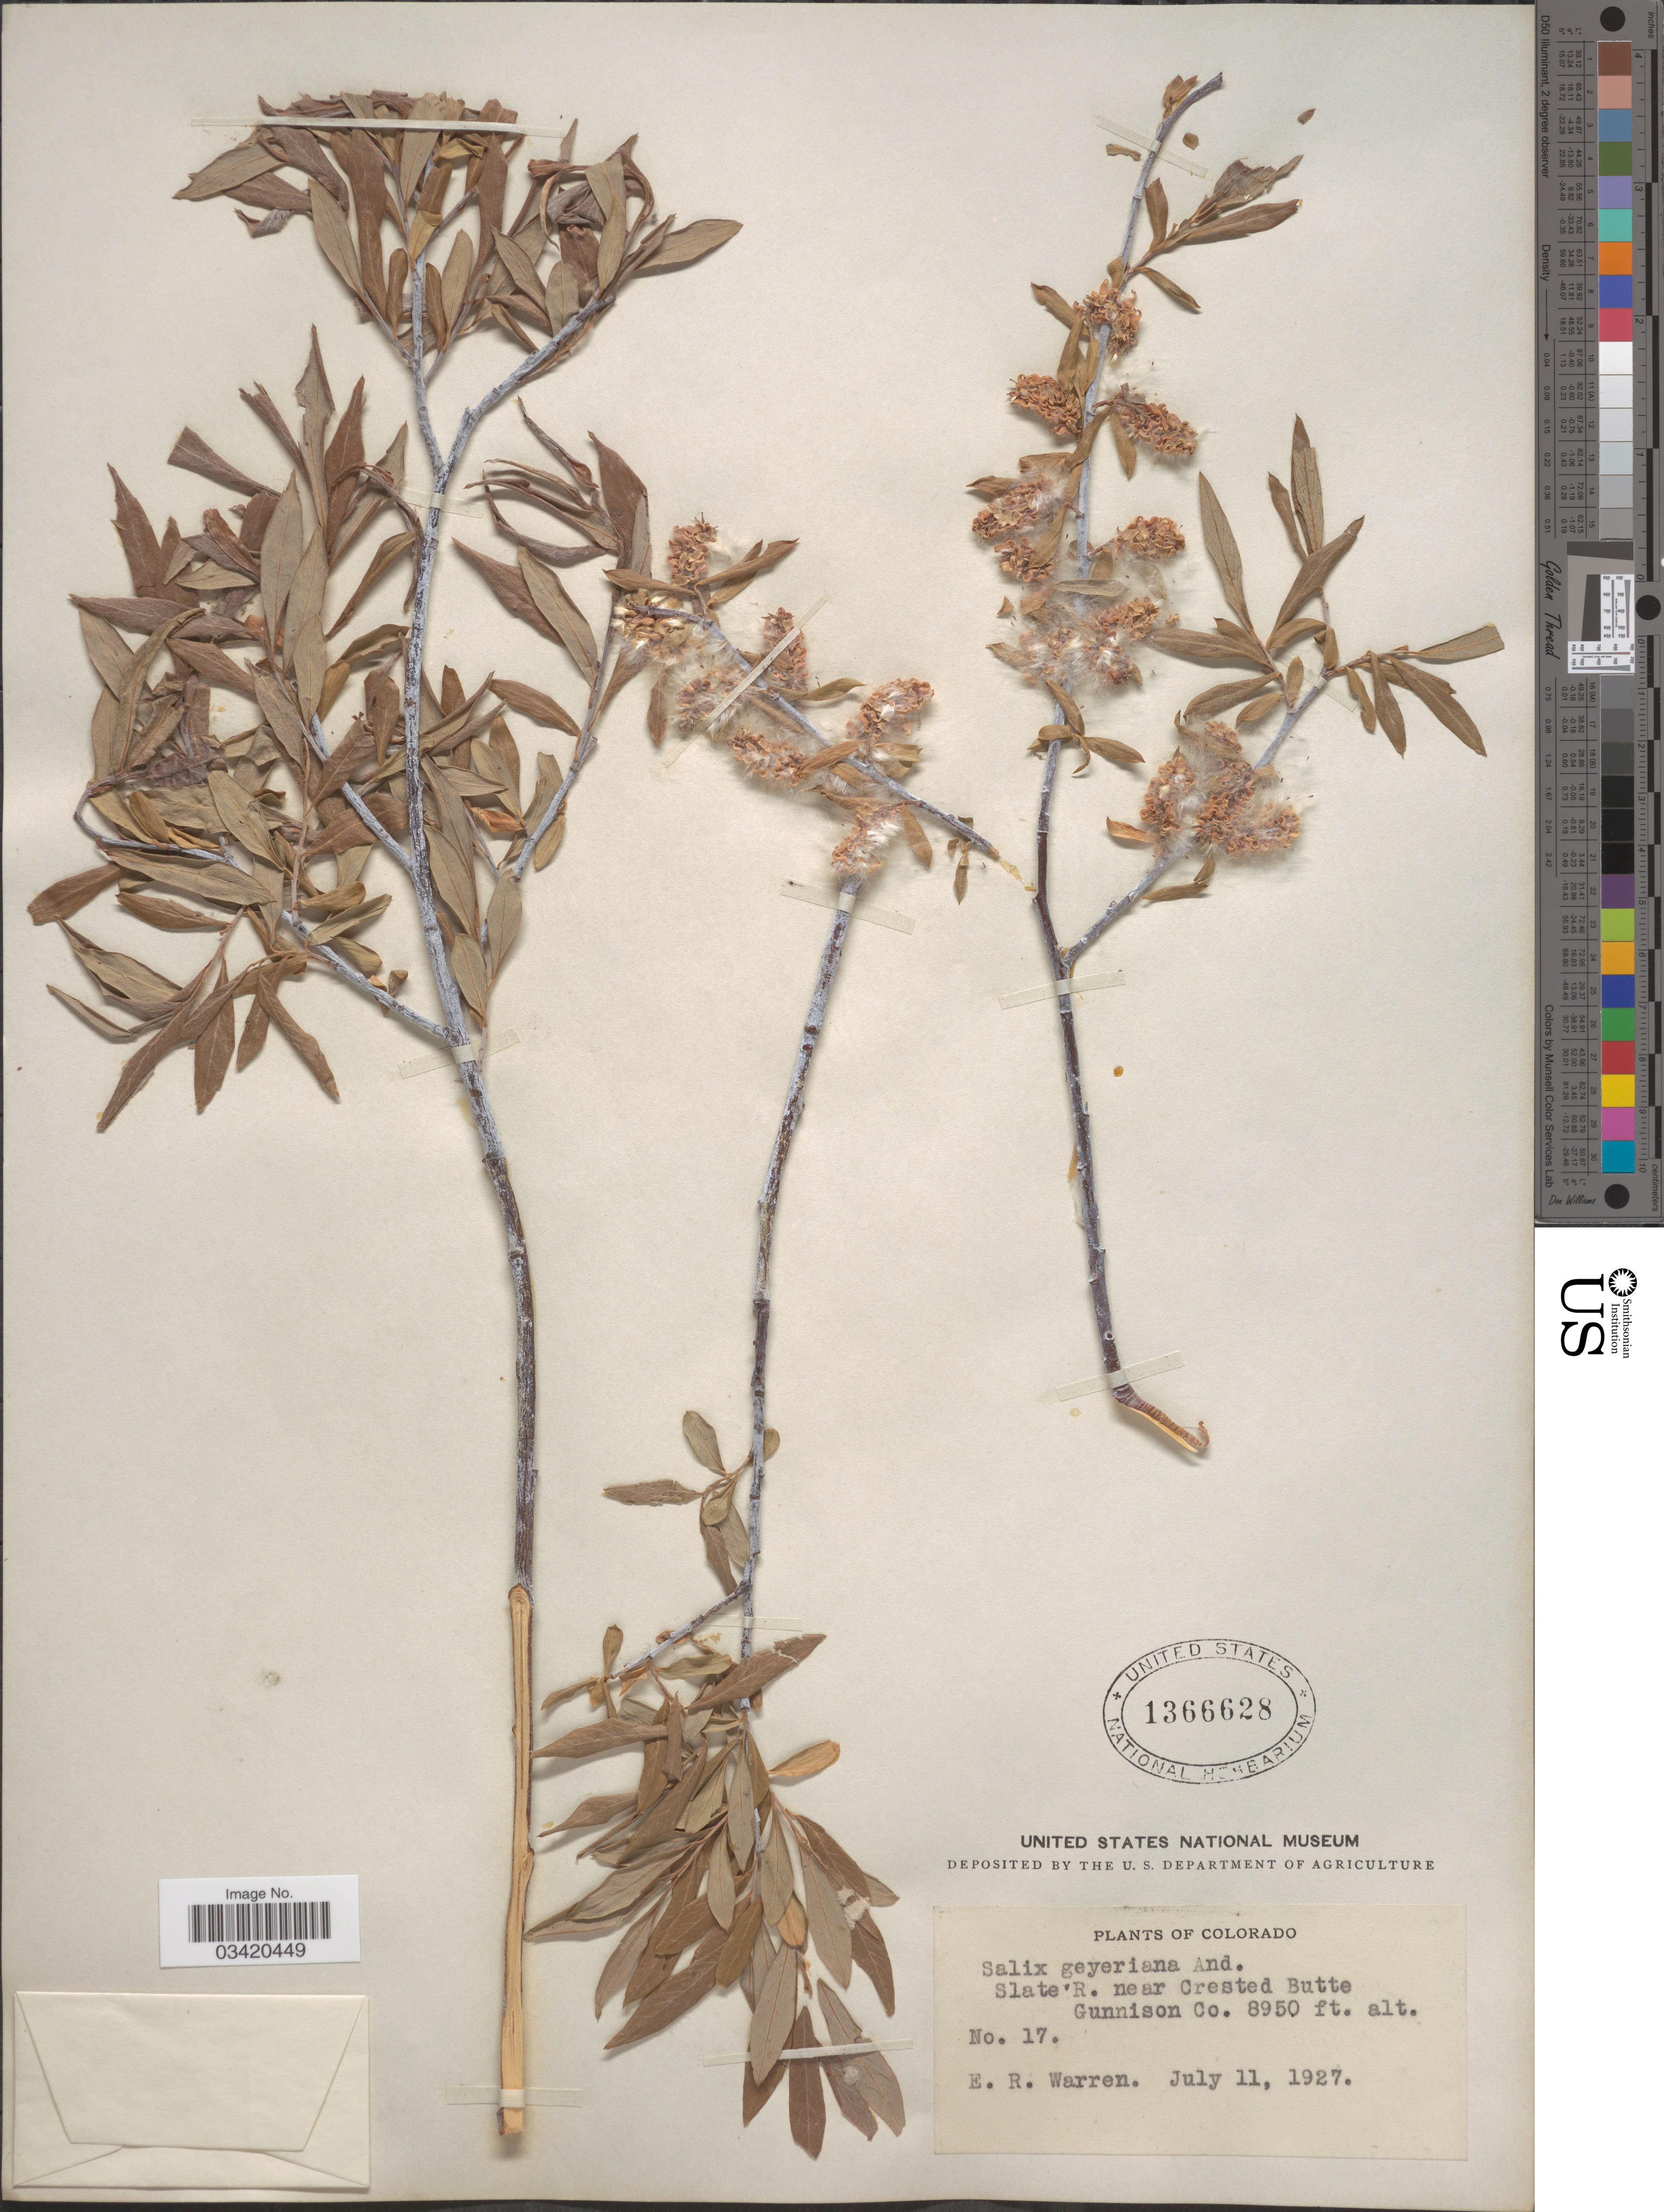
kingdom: Plantae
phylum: Tracheophyta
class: Magnoliopsida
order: Malpighiales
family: Salicaceae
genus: Salix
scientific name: Salix geyeriana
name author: Andersson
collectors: E. Warren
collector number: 17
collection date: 1927-07-11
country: United States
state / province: Colorado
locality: Slate R. near Crested Butte. Gunnison Co.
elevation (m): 2728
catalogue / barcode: US 1366628